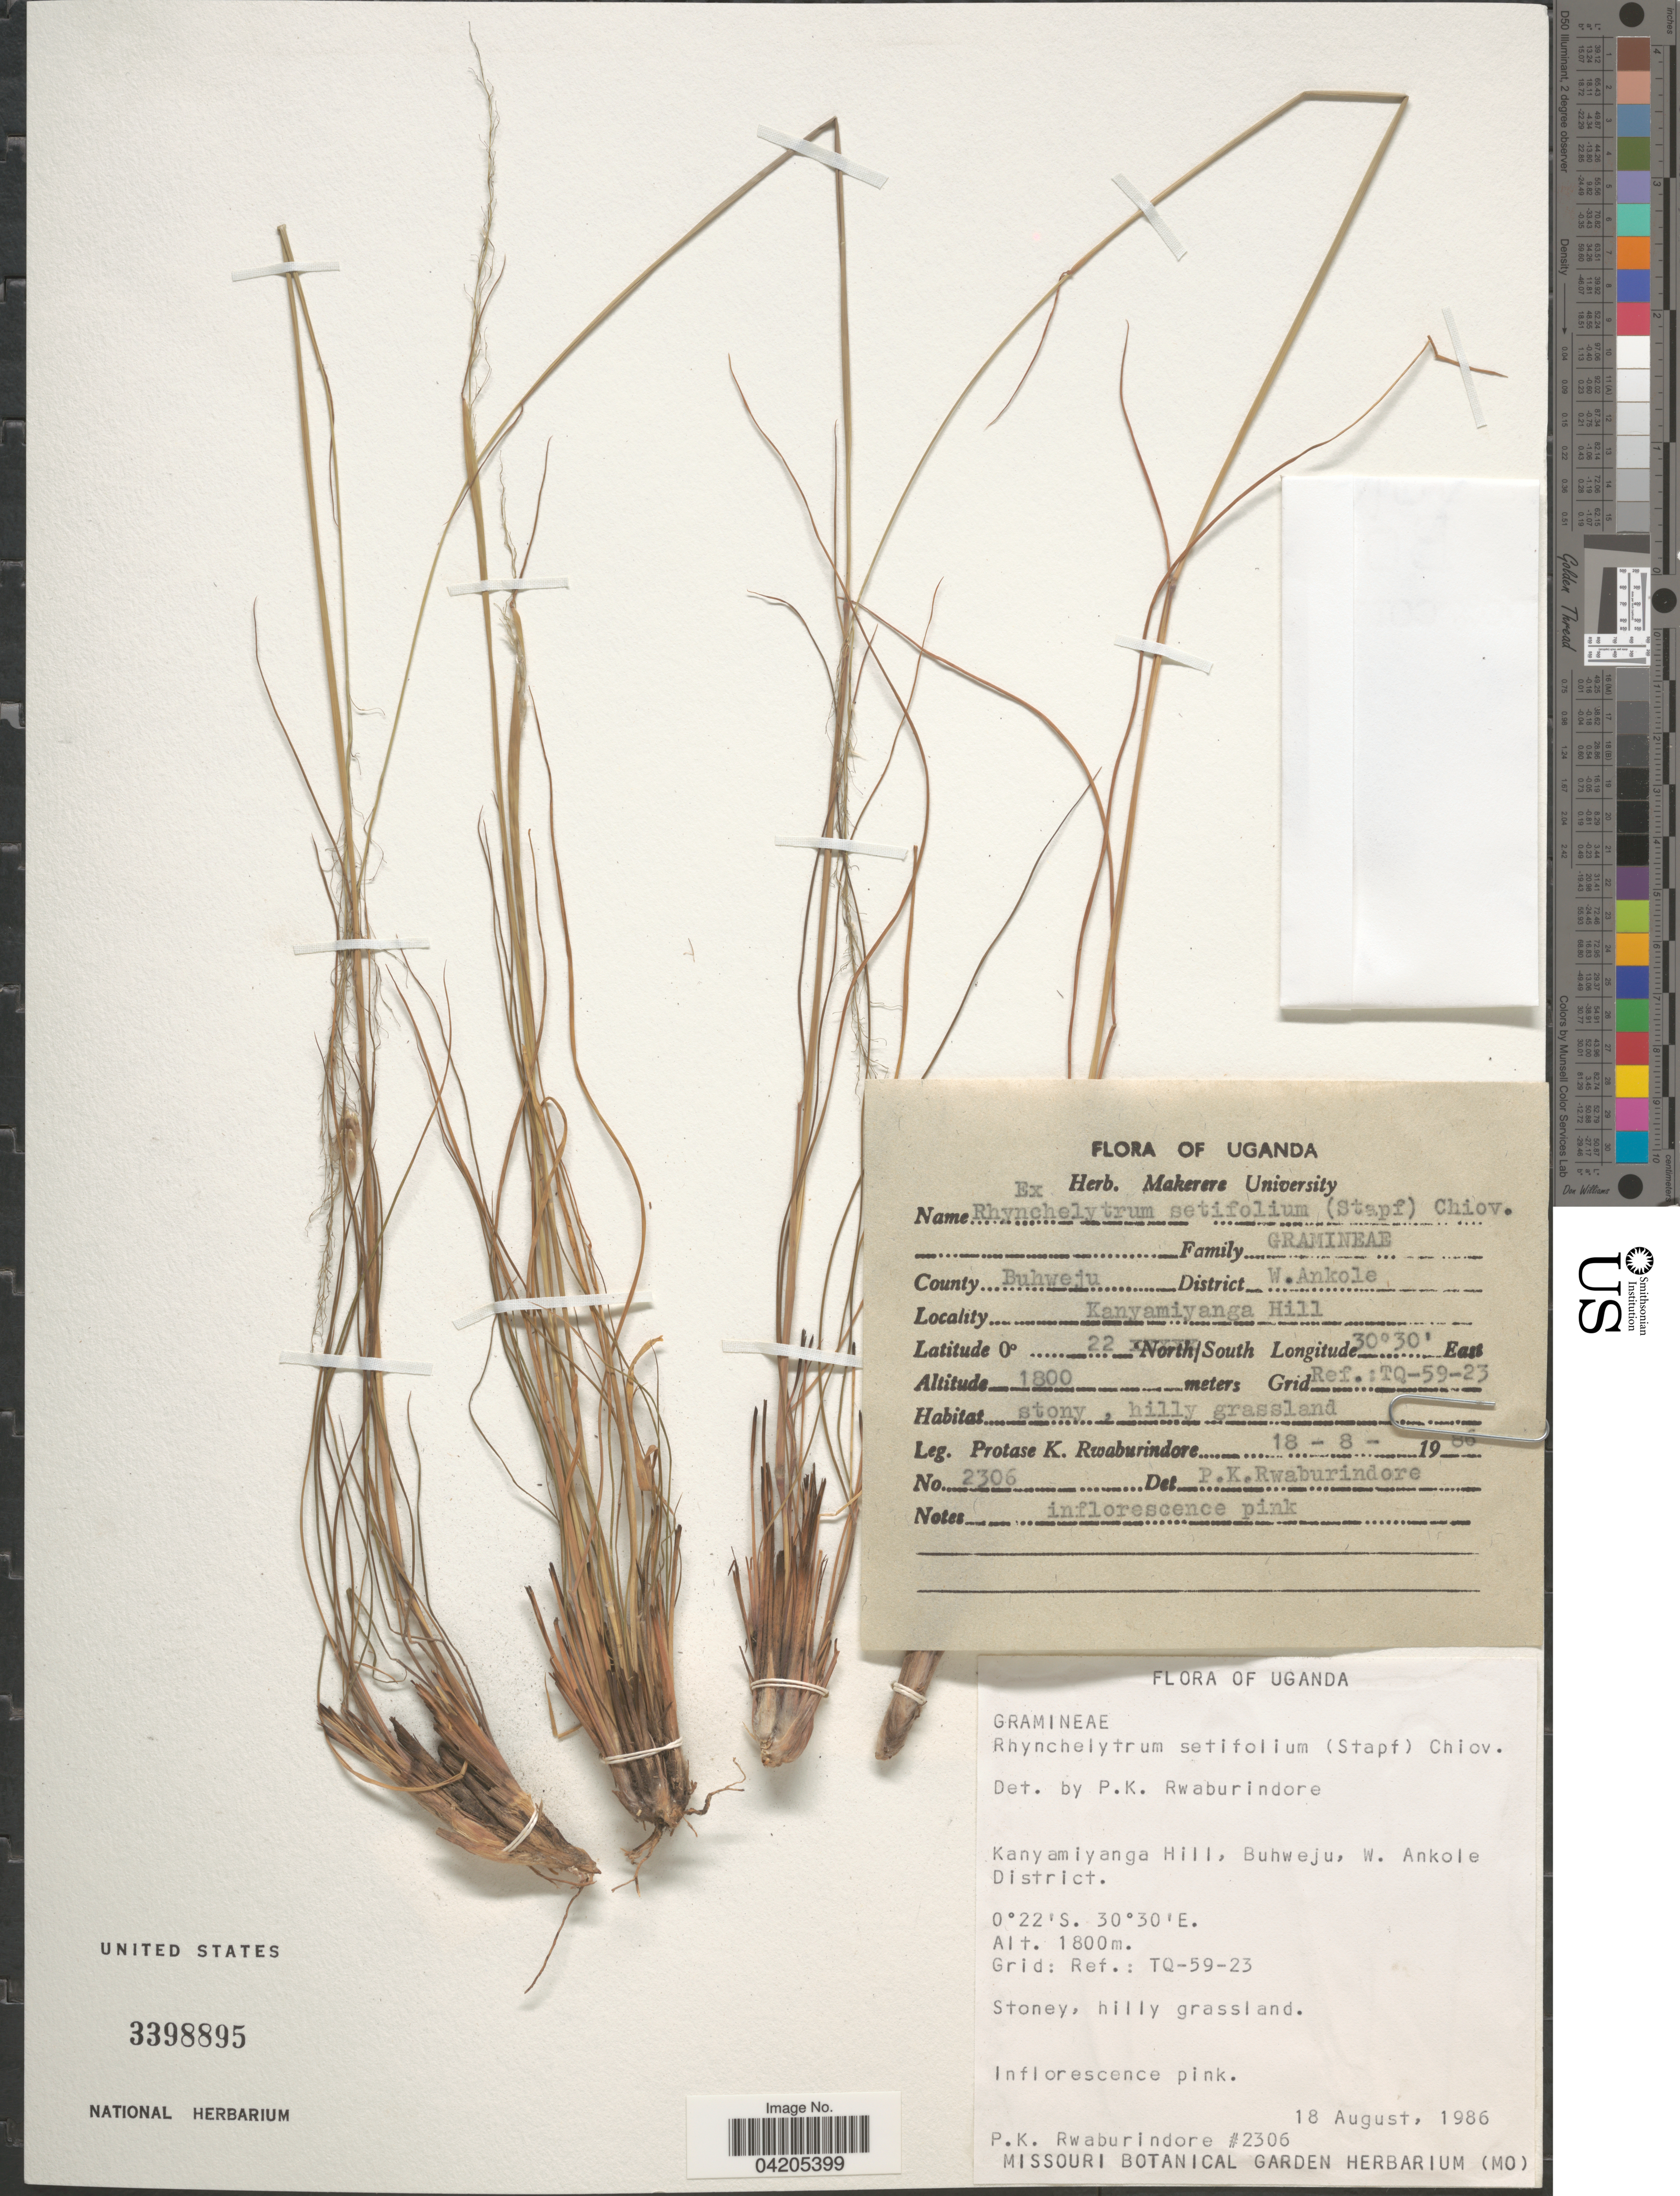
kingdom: Plantae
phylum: Tracheophyta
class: Liliopsida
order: Poales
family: Poaceae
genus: Melinis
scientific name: Melinis nerviglumis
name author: (Franch.) Zizka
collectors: P. Rwaburindore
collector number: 2306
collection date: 1986-08-18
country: Uganda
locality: County Buhweju. District W. Ankole. Kanyamiyanga Hill. Grid Ref.: TQ-59-23.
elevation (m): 1800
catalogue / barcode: US 3398895